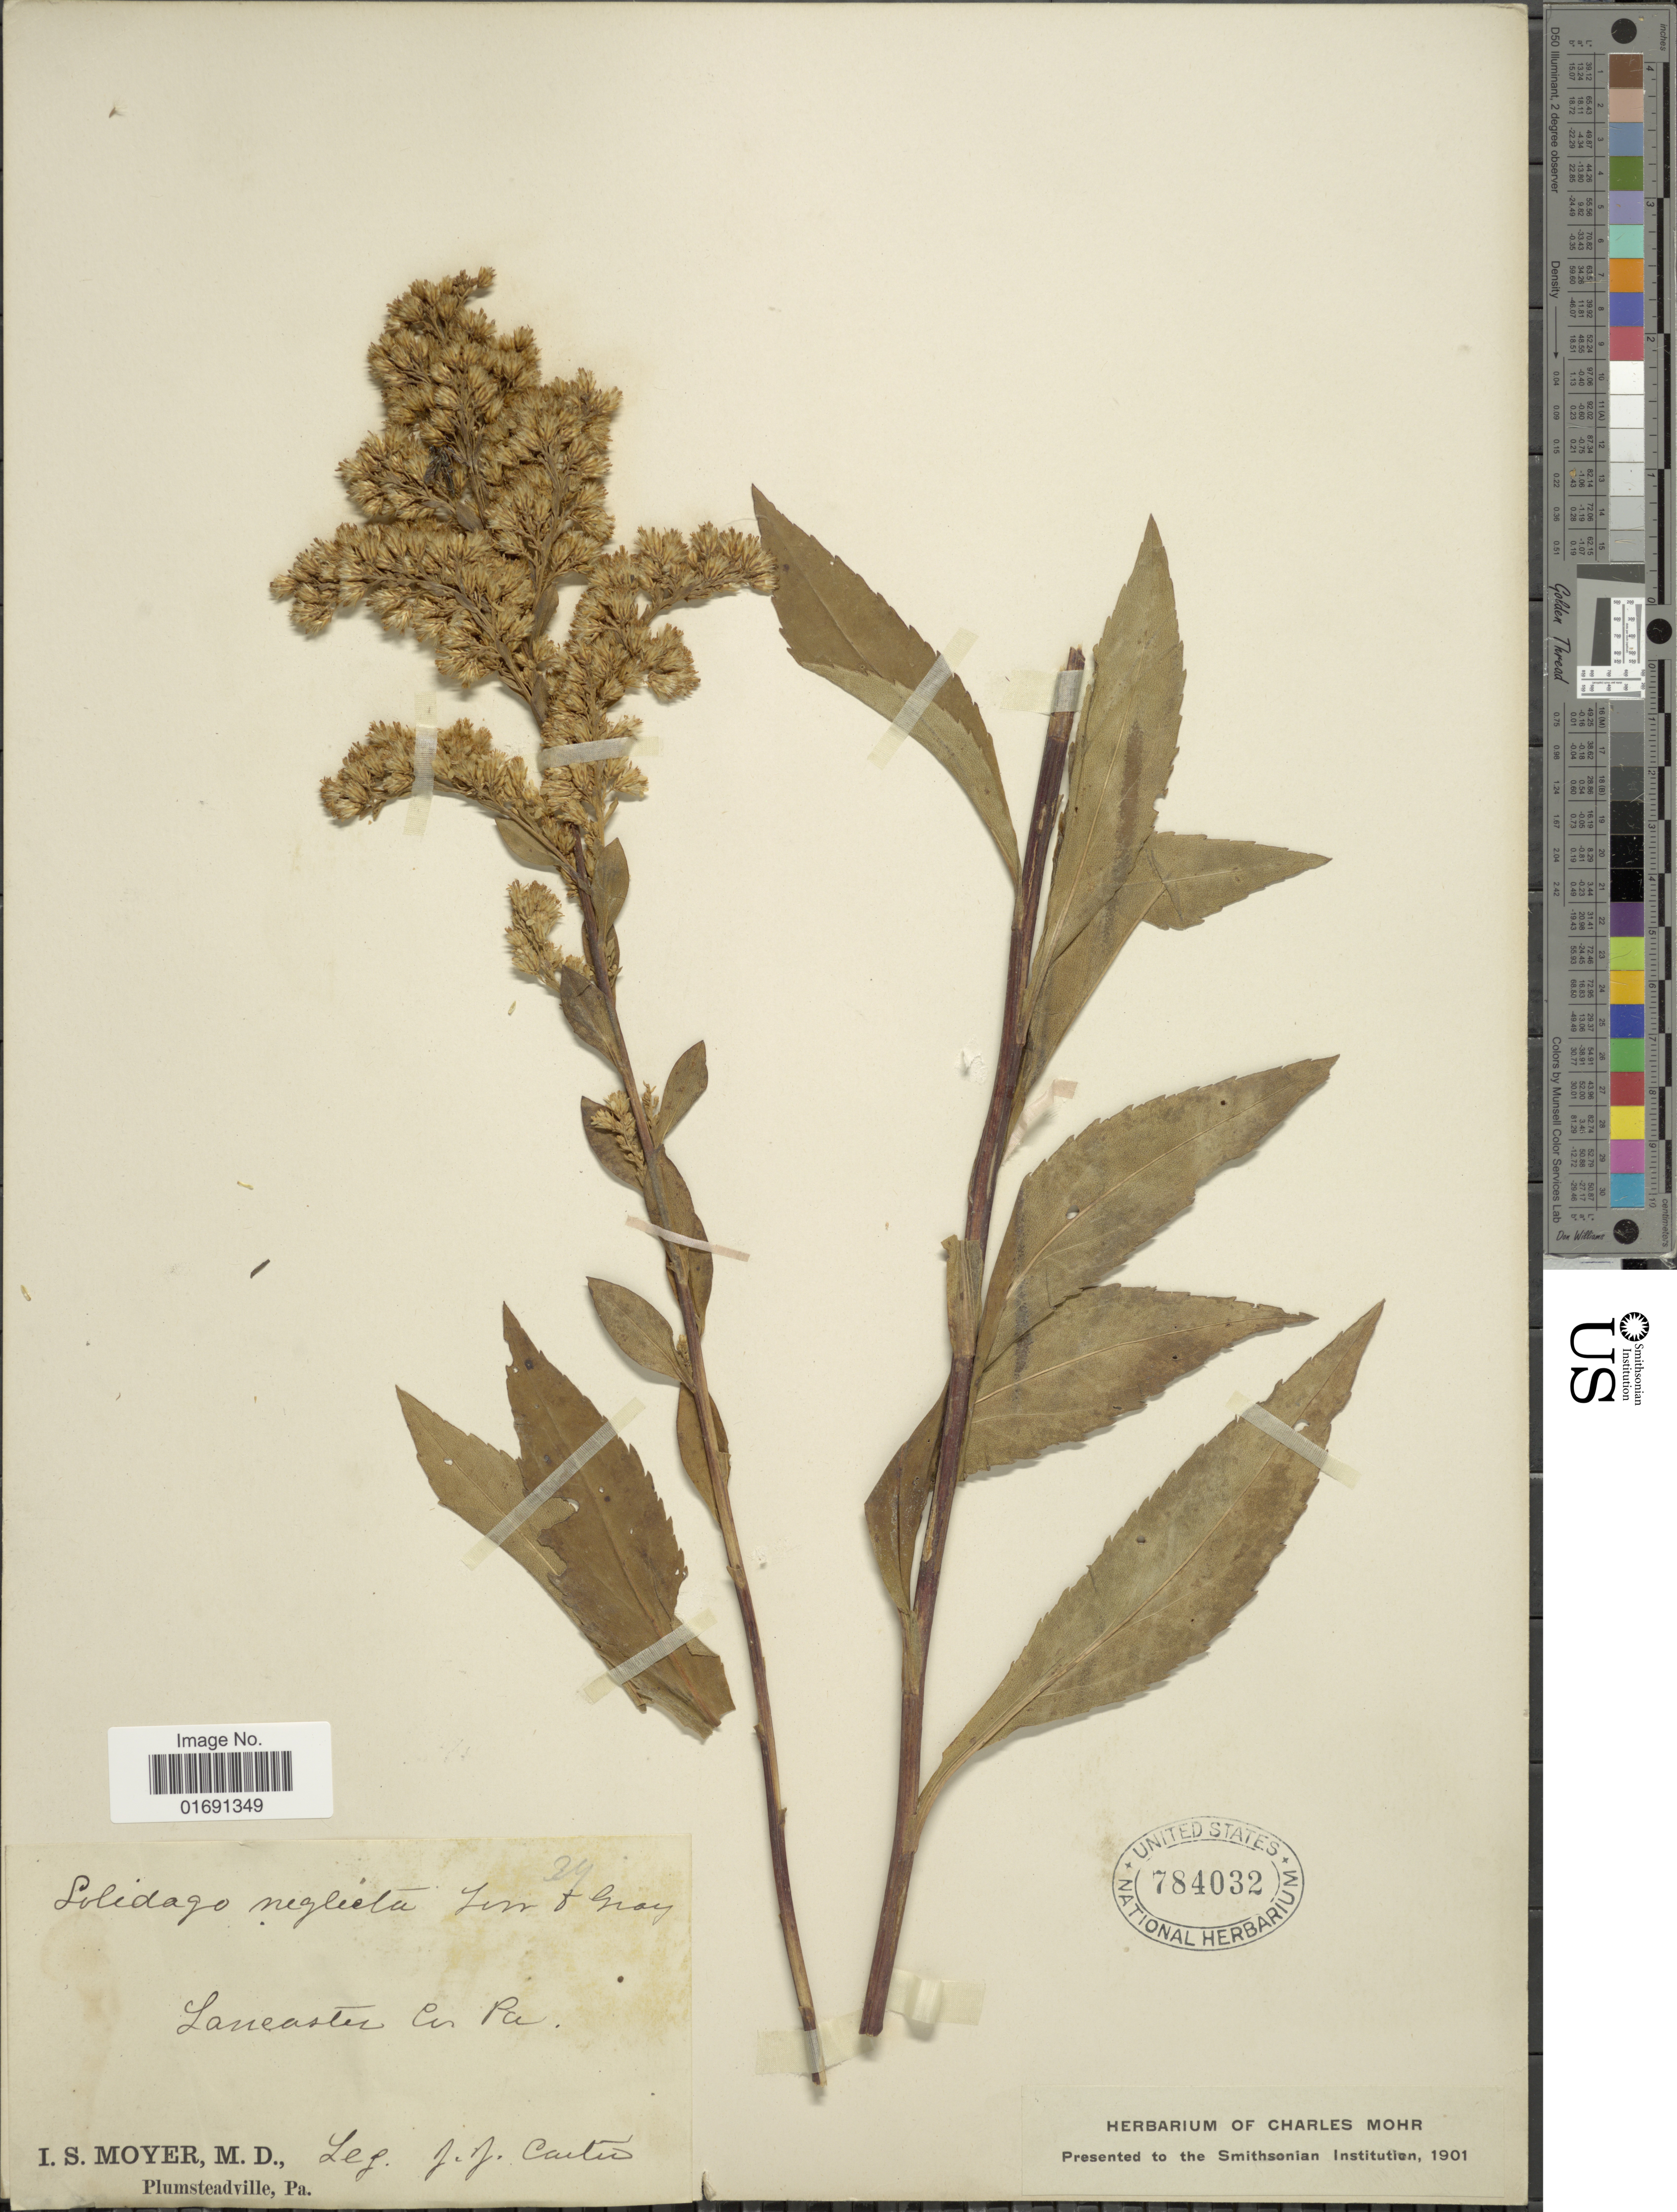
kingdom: Plantae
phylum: Tracheophyta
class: Magnoliopsida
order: Asterales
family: Asteraceae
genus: Solidago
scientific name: Solidago uniligulata var. neglecta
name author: Fernald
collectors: J. Carter & I. S. Moyer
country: United States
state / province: Pennsylvania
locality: Lancaster Co.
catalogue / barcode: US 784032